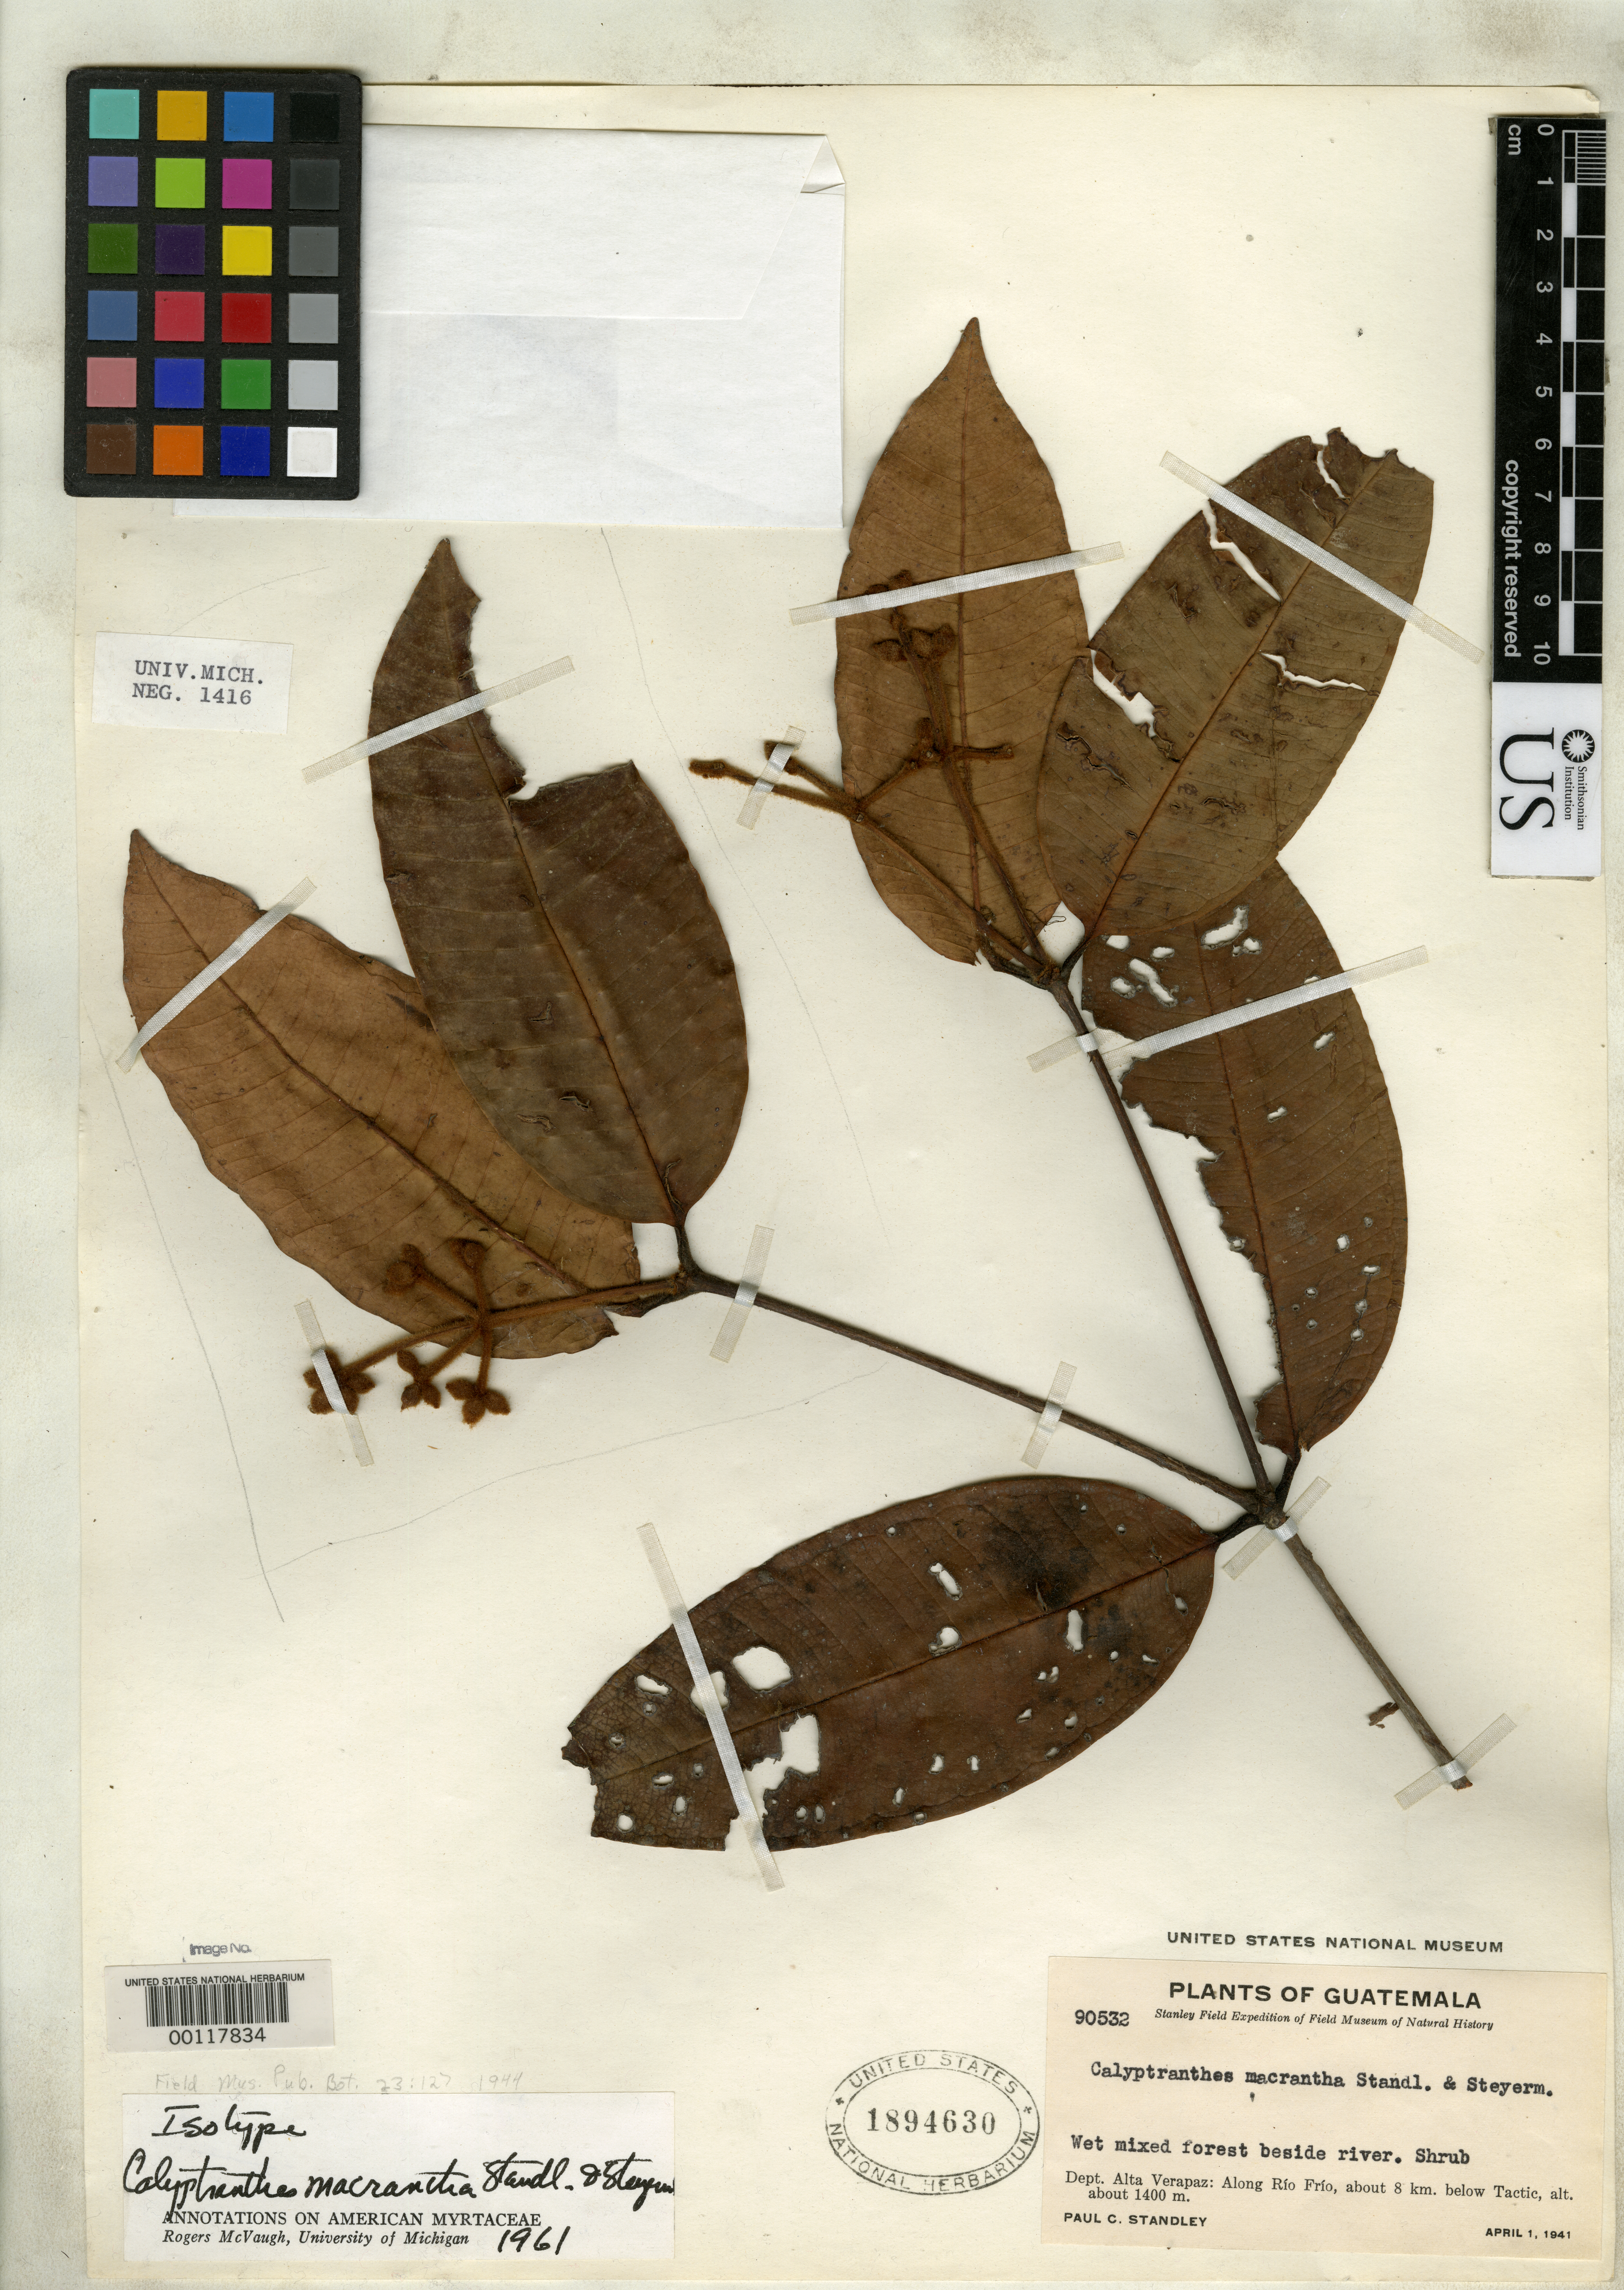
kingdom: Plantae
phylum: Tracheophyta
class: Magnoliopsida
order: Myrtales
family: Myrtaceae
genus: Calyptranthes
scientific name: Calyptranthes macrantha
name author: Standl. & Steyerm.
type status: Isotype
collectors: P. C. Standley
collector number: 90532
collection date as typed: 01 Apr 1941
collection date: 1941-04-01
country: Guatemala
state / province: Alta Verapaz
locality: Rio Frio, 8 km below Tactic.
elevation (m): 1400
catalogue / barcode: US 1894630